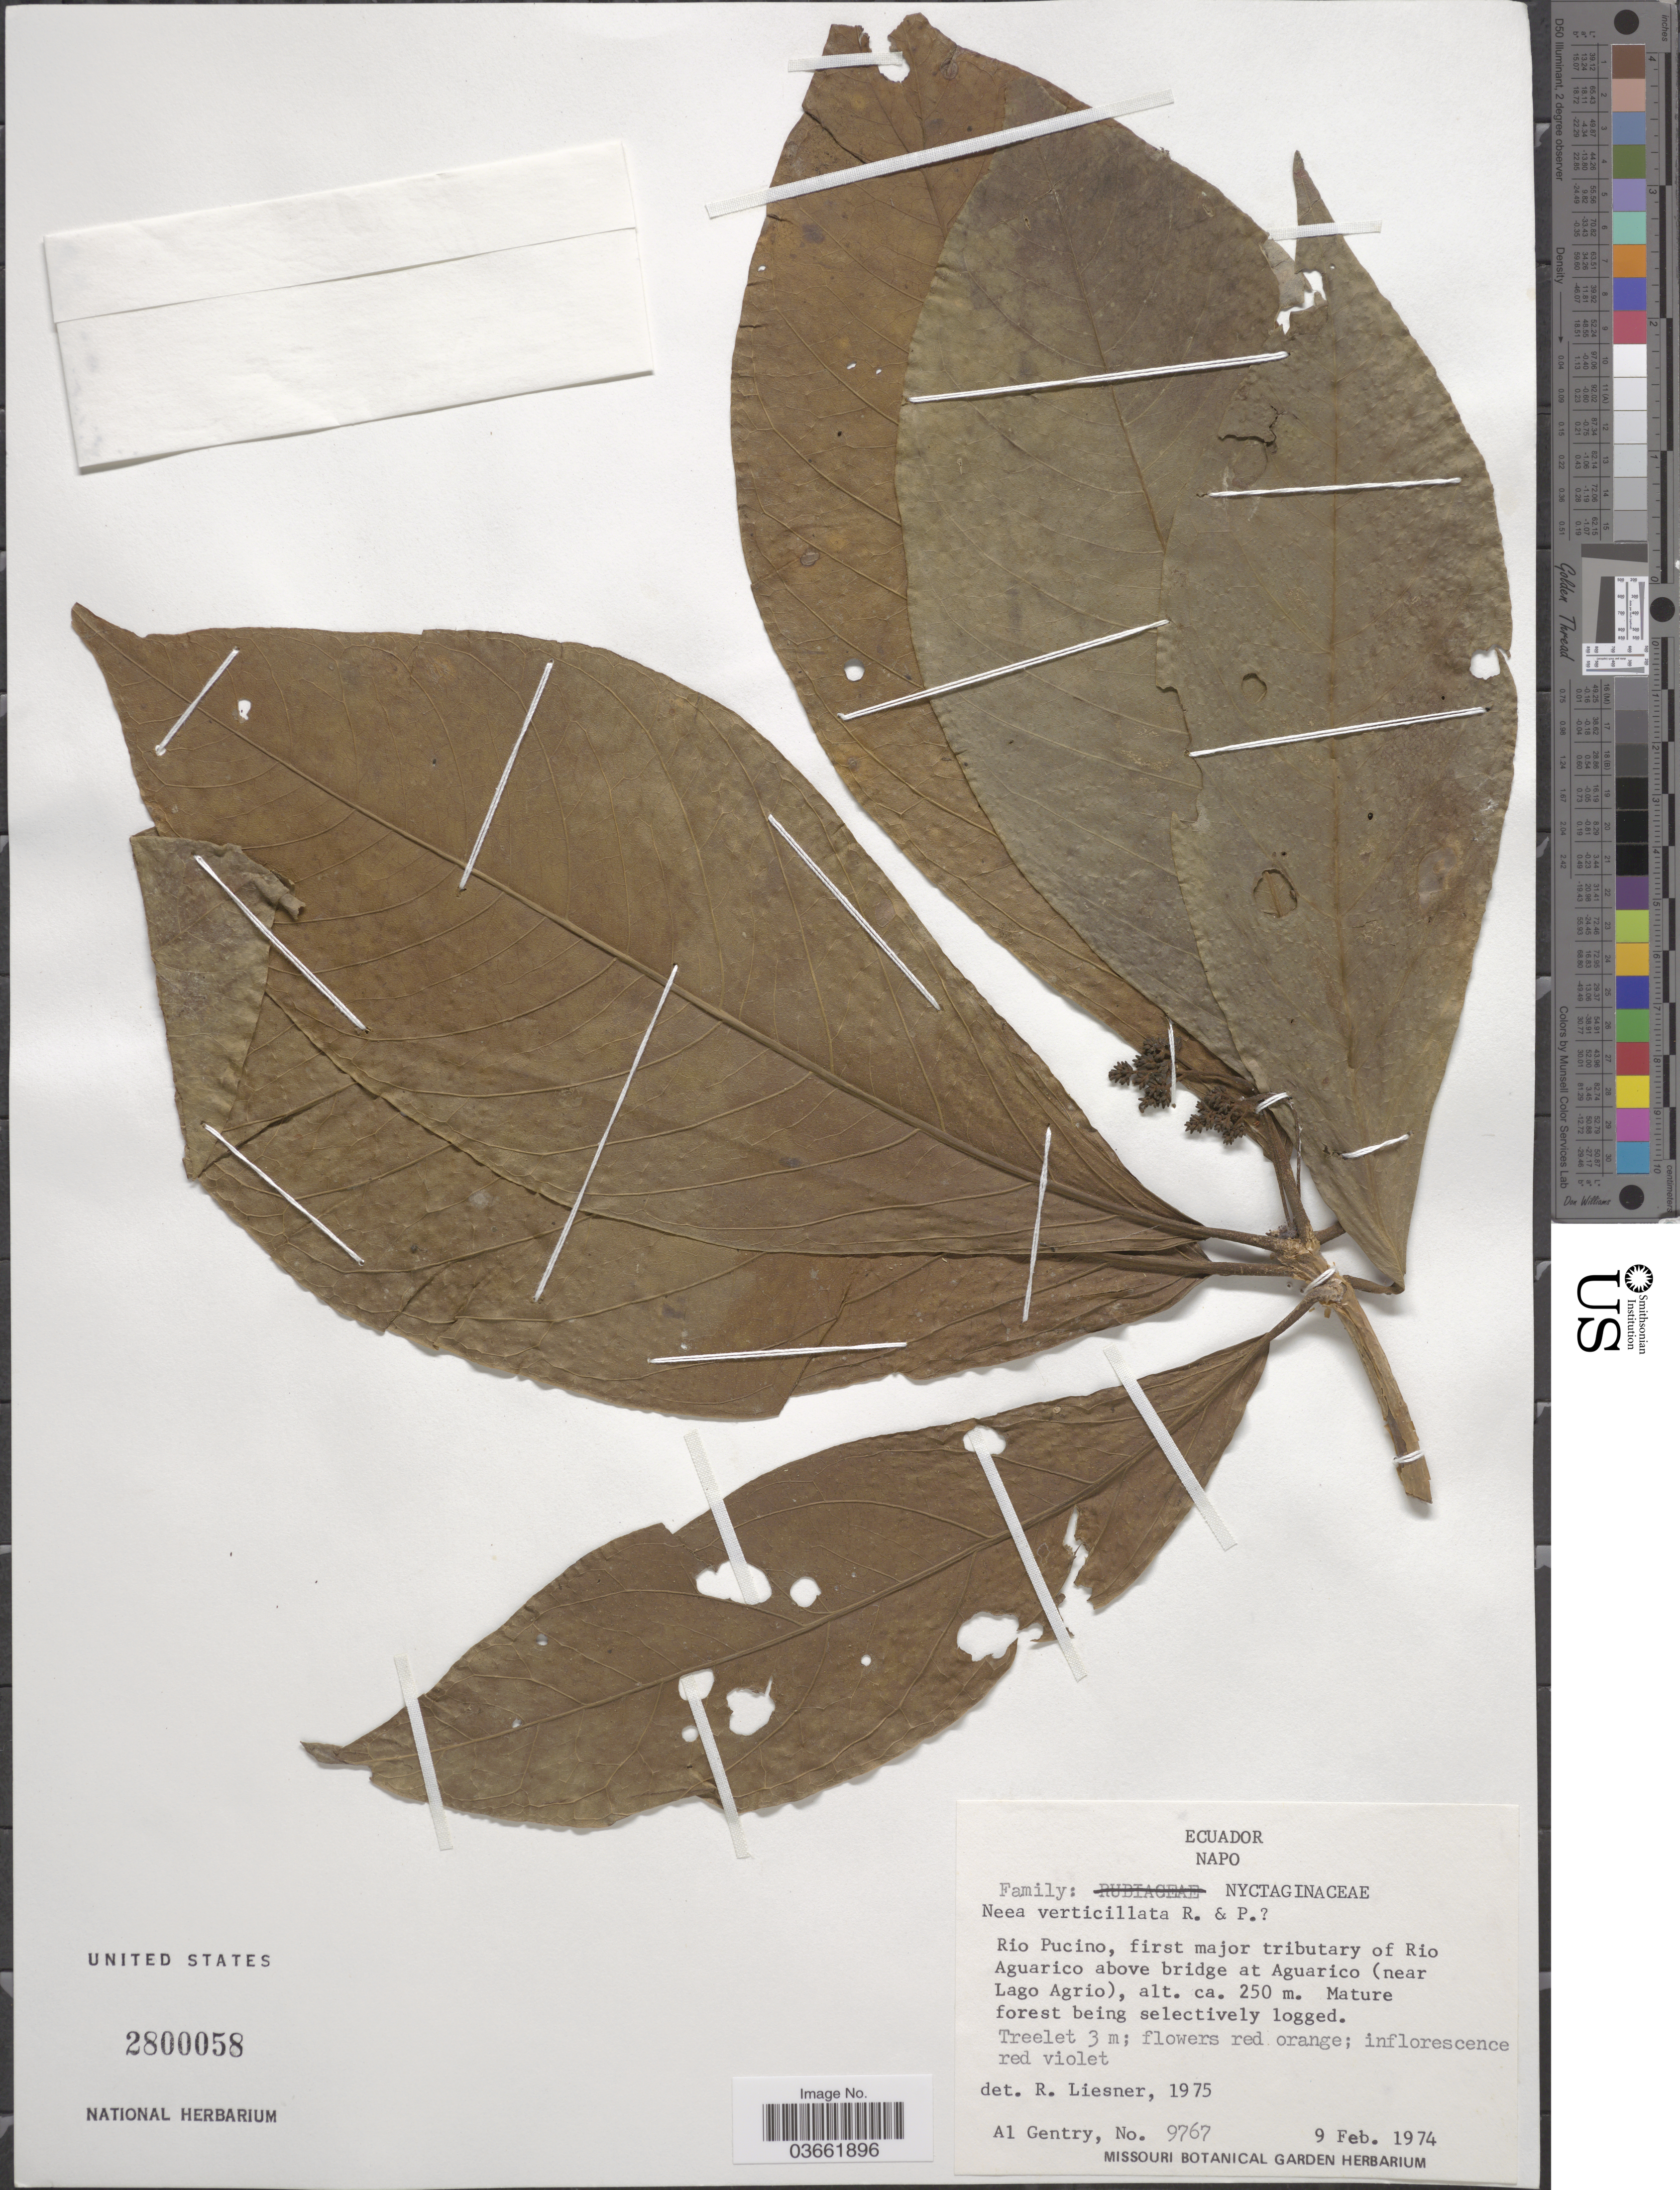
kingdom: Plantae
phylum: Tracheophyta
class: Magnoliopsida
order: Caryophyllales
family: Nyctaginaceae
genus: Neea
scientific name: Neea verticillata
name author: Ruiz & Pav.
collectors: A. H. Gentry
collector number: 9767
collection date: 1974-02-09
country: Ecuador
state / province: Napo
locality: Rio Pucino, first major tributary of Rio Aguarico above bridge at Aguarico (near Lago Agrio).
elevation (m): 250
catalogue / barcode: US 2800058